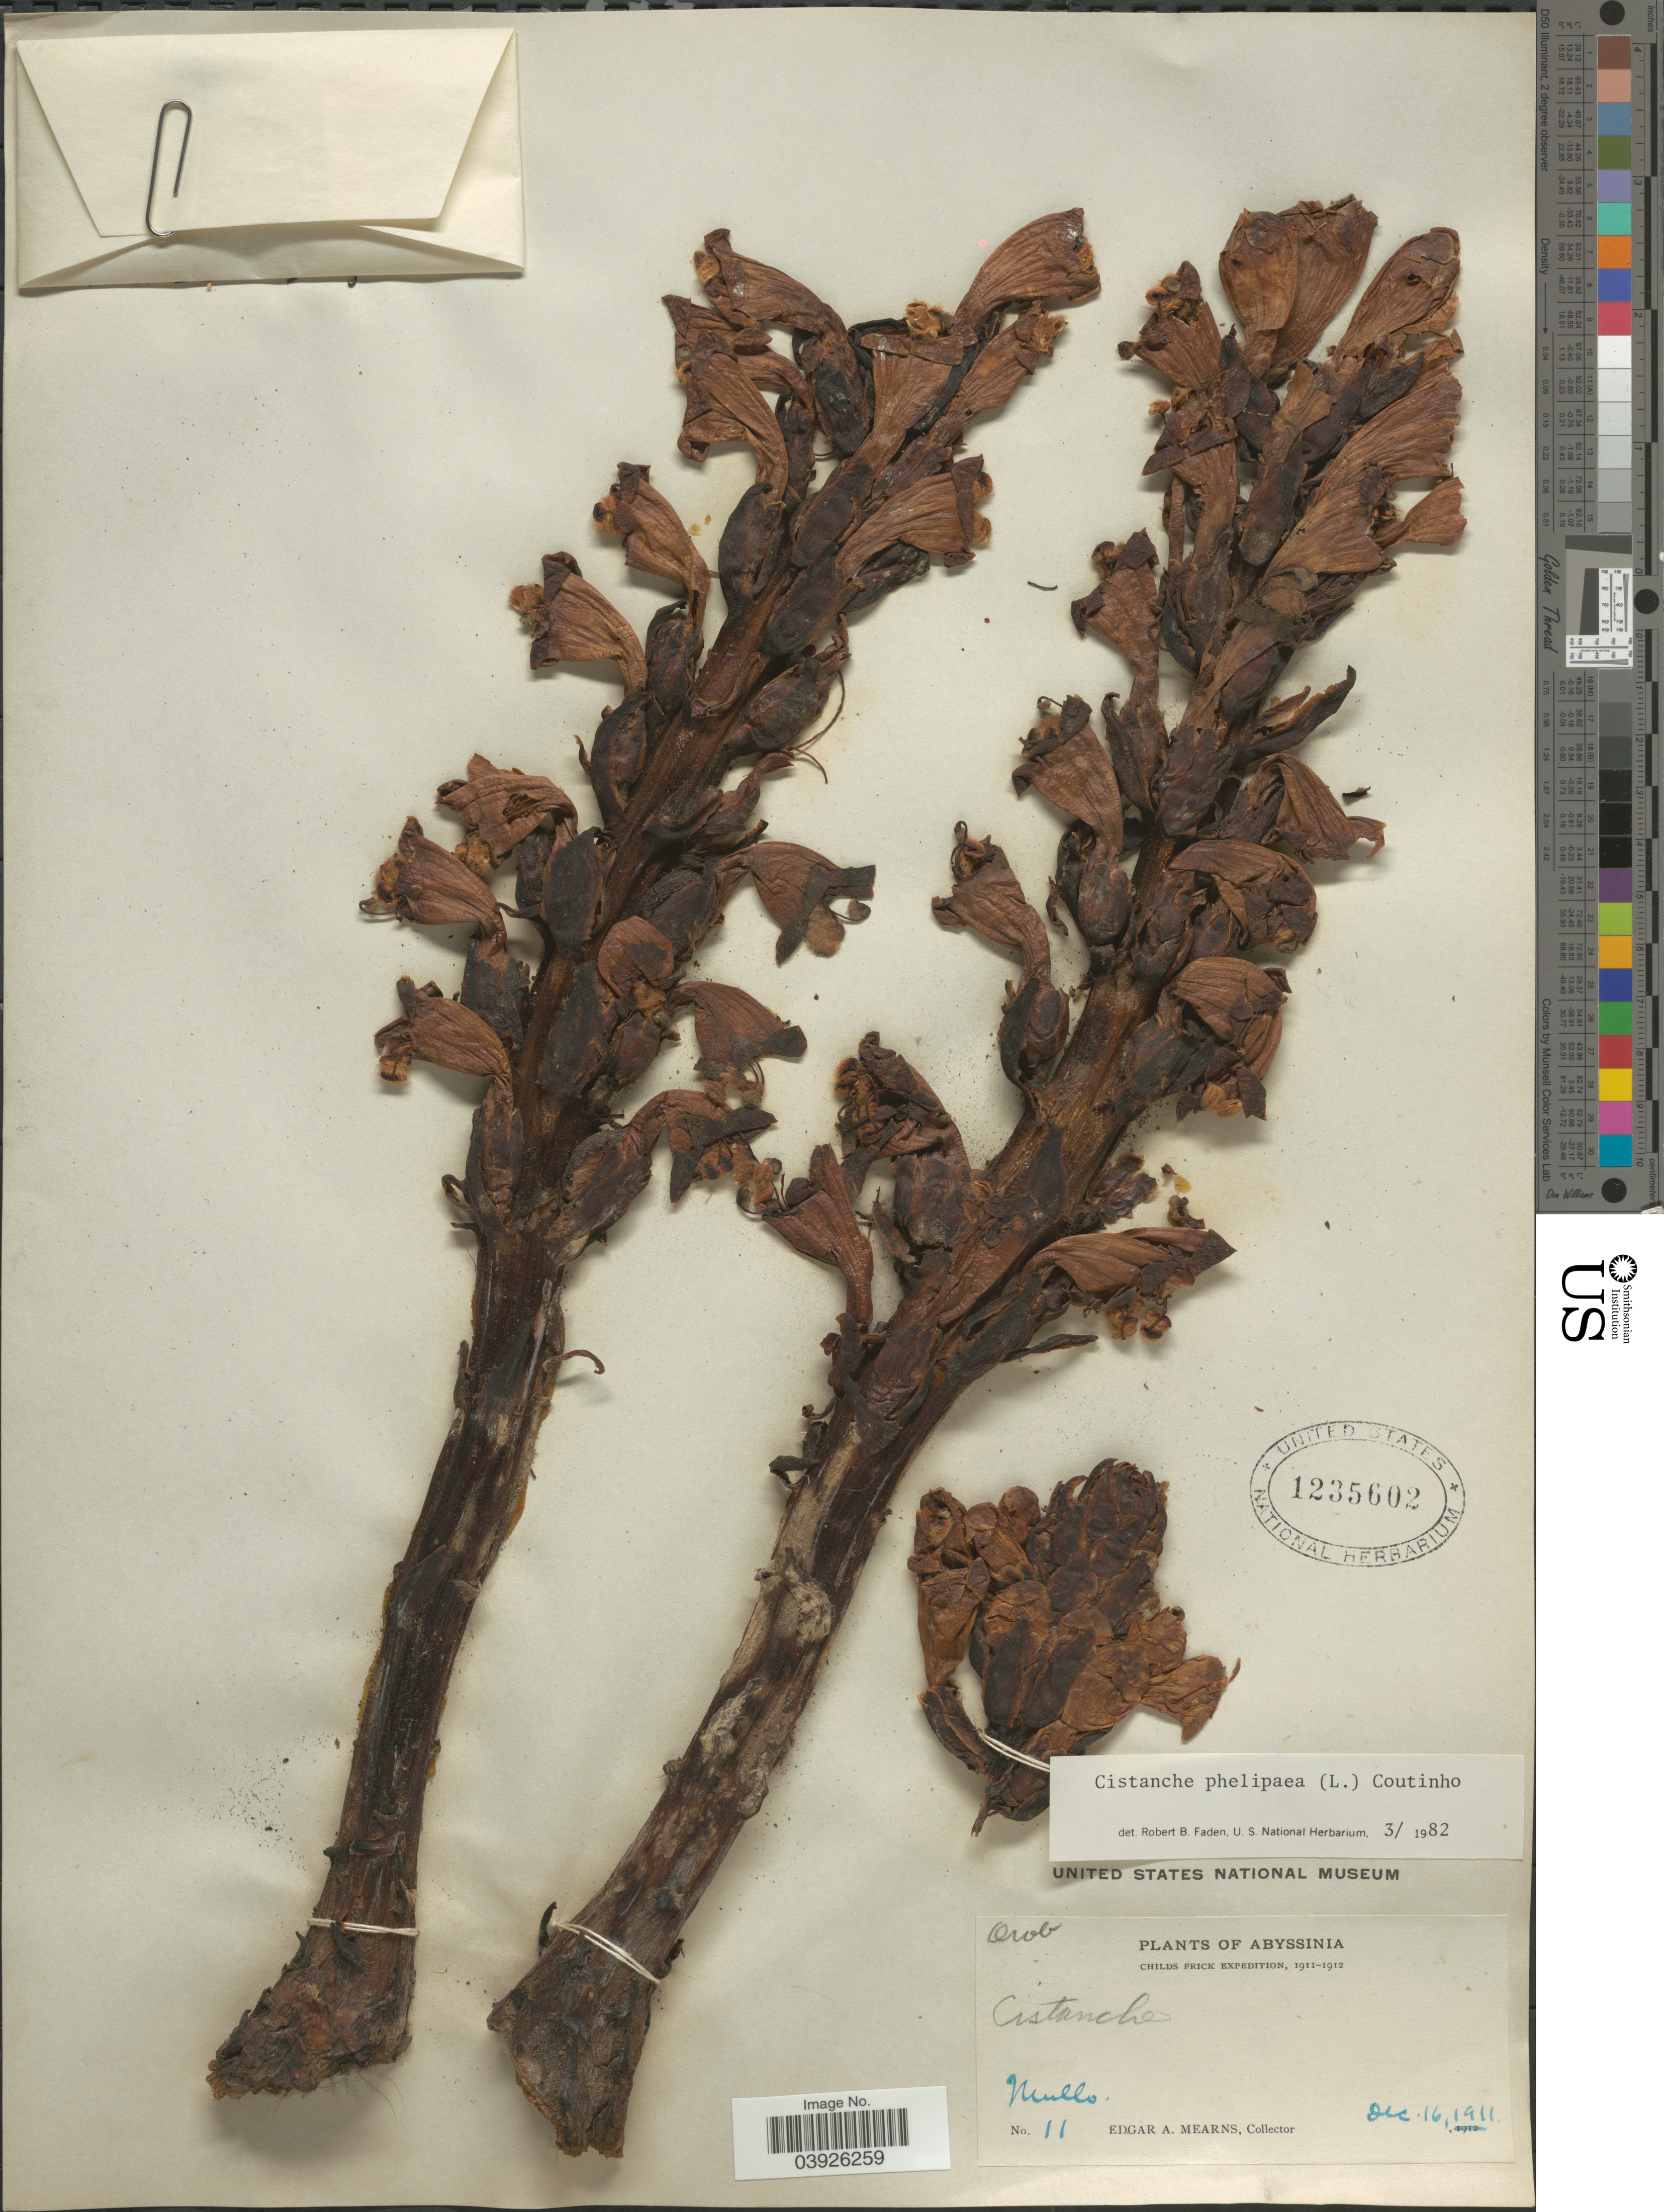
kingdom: Plantae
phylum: Tracheophyta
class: Magnoliopsida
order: Lamiales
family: Orobanchaceae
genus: Cistanche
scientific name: Cistanche phelypaea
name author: (L.) Cout.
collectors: E. A. Mearns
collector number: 11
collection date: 1911-12-16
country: Ethiopia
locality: Abyssinia. Mullo.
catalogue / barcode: US 1235602